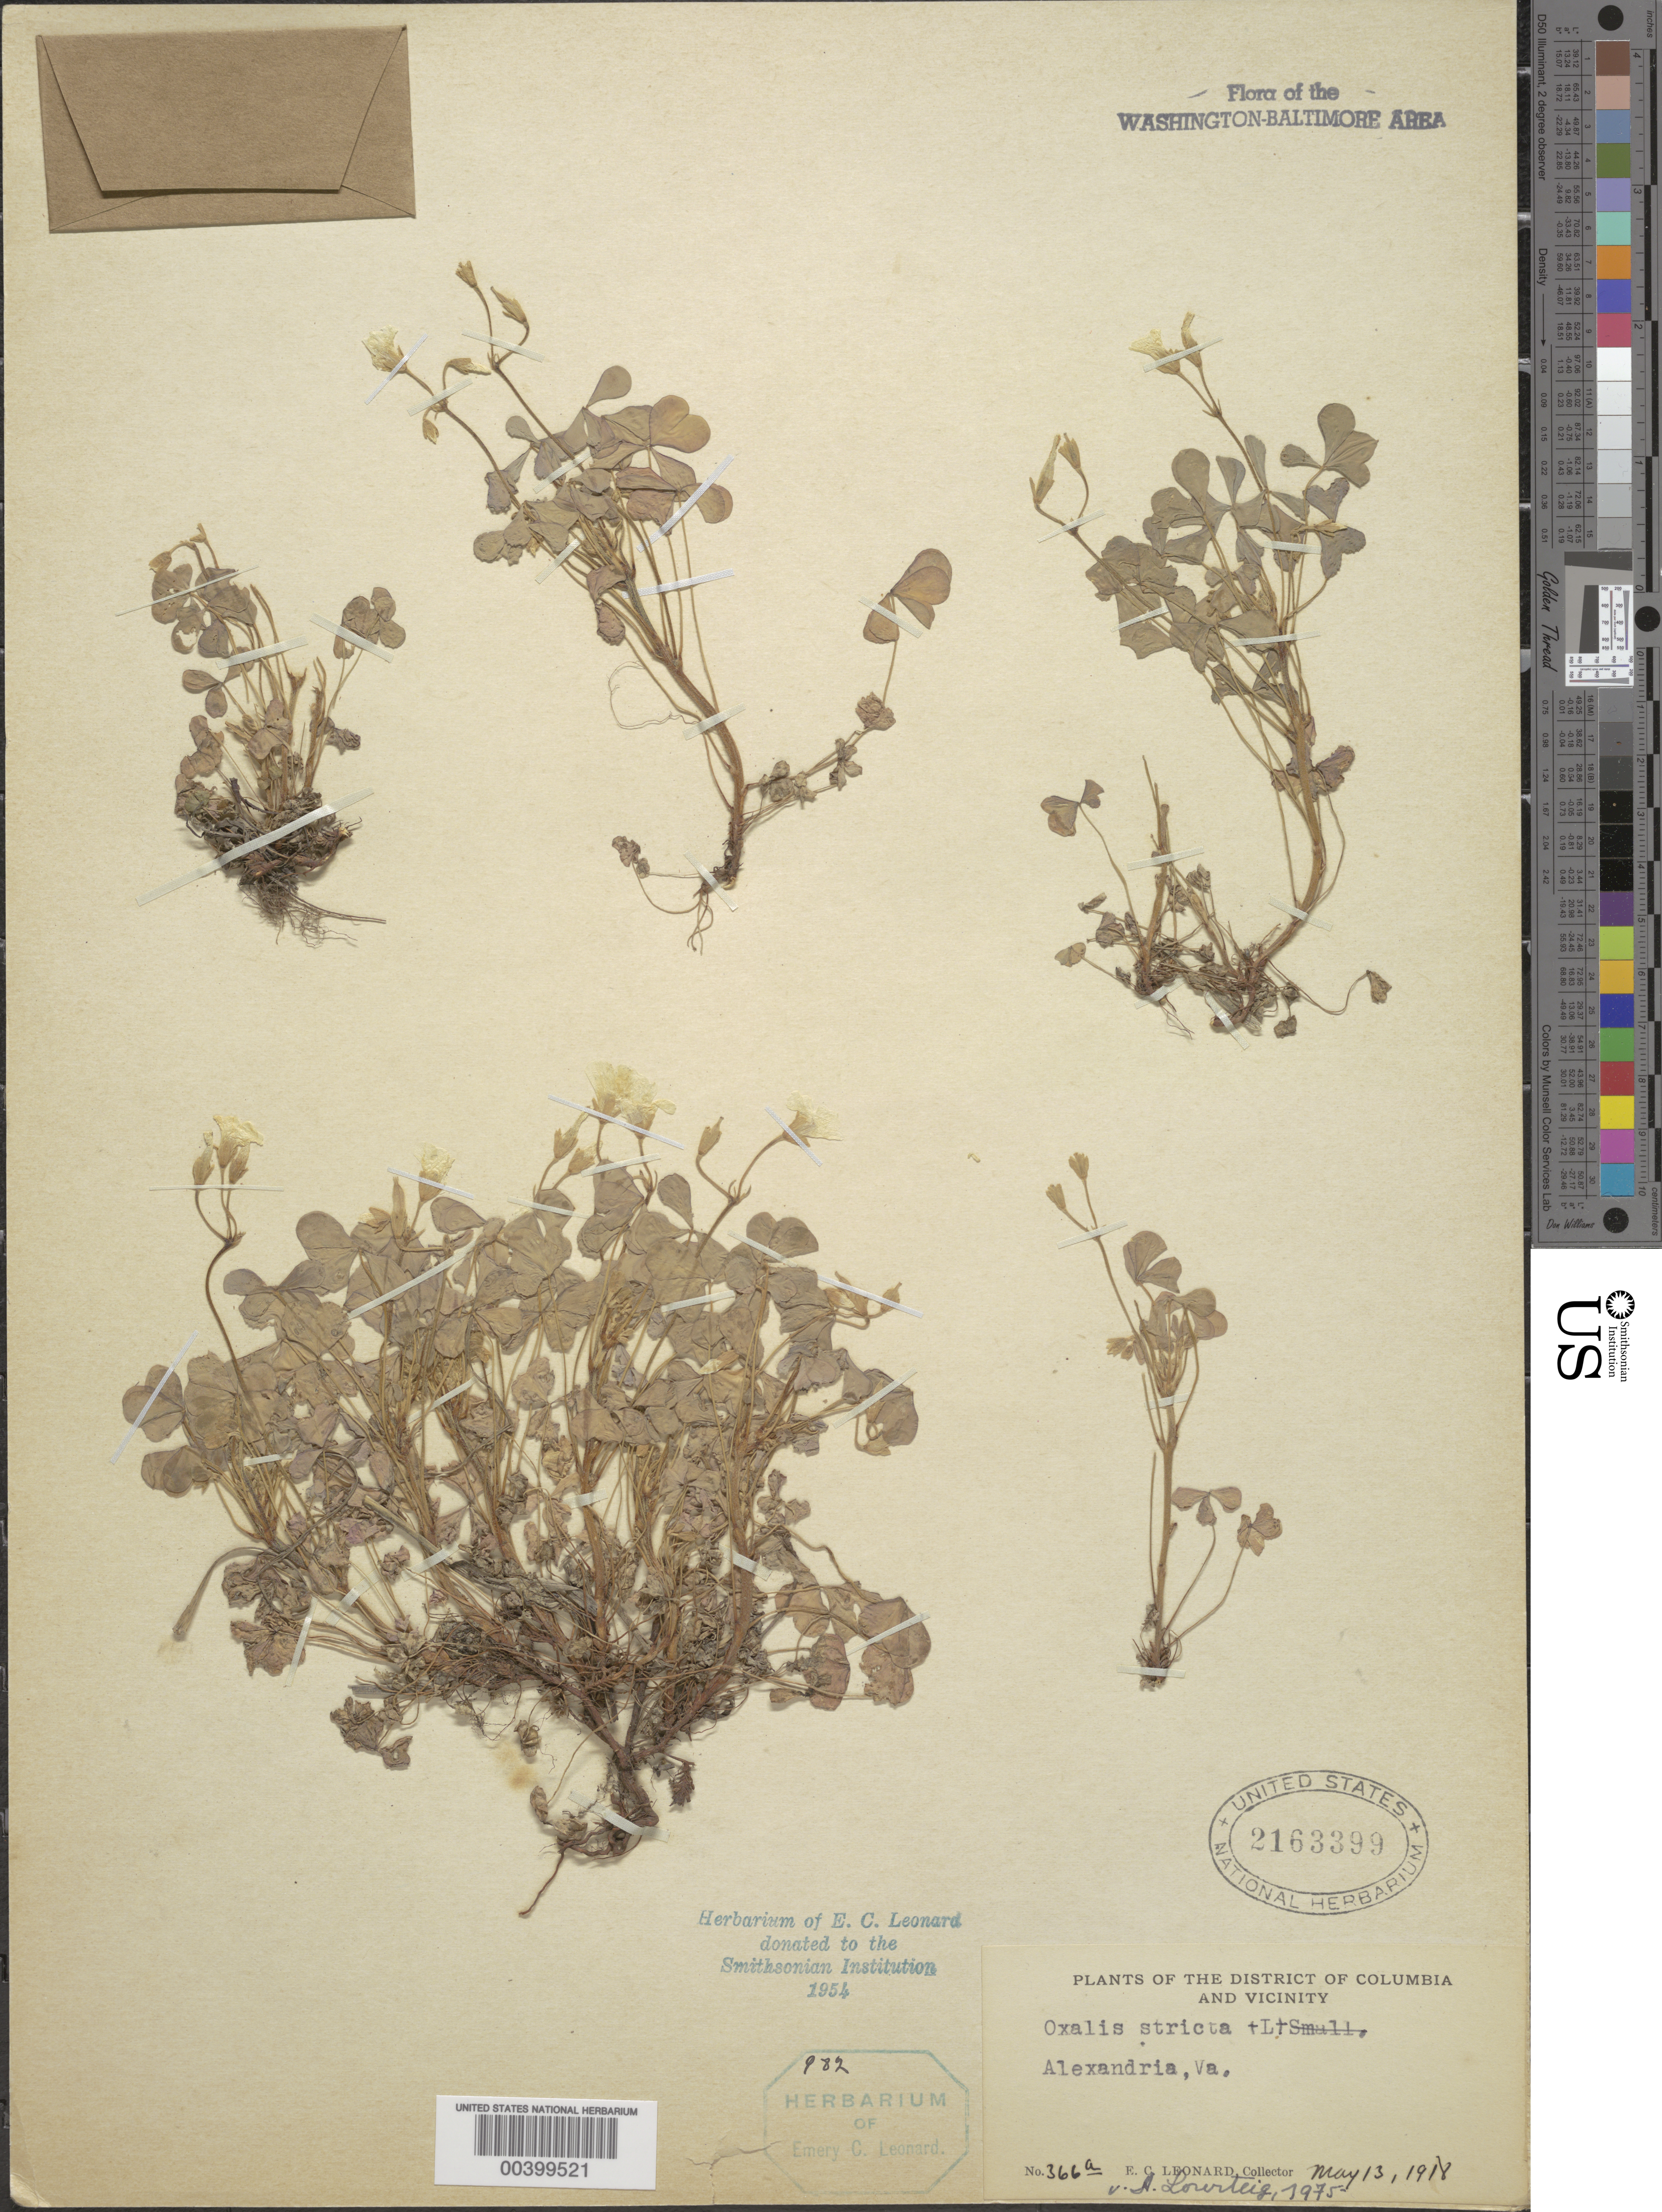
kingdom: Plantae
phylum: Tracheophyta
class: Magnoliopsida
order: Oxalidales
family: Oxalidaceae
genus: Oxalis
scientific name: Oxalis stricta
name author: L.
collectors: E. C. Leonard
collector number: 366A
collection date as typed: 13 May 1918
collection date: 1918-05-13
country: United States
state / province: Virginia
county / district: City of Alexandria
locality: Alexandria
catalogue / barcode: US 2163399